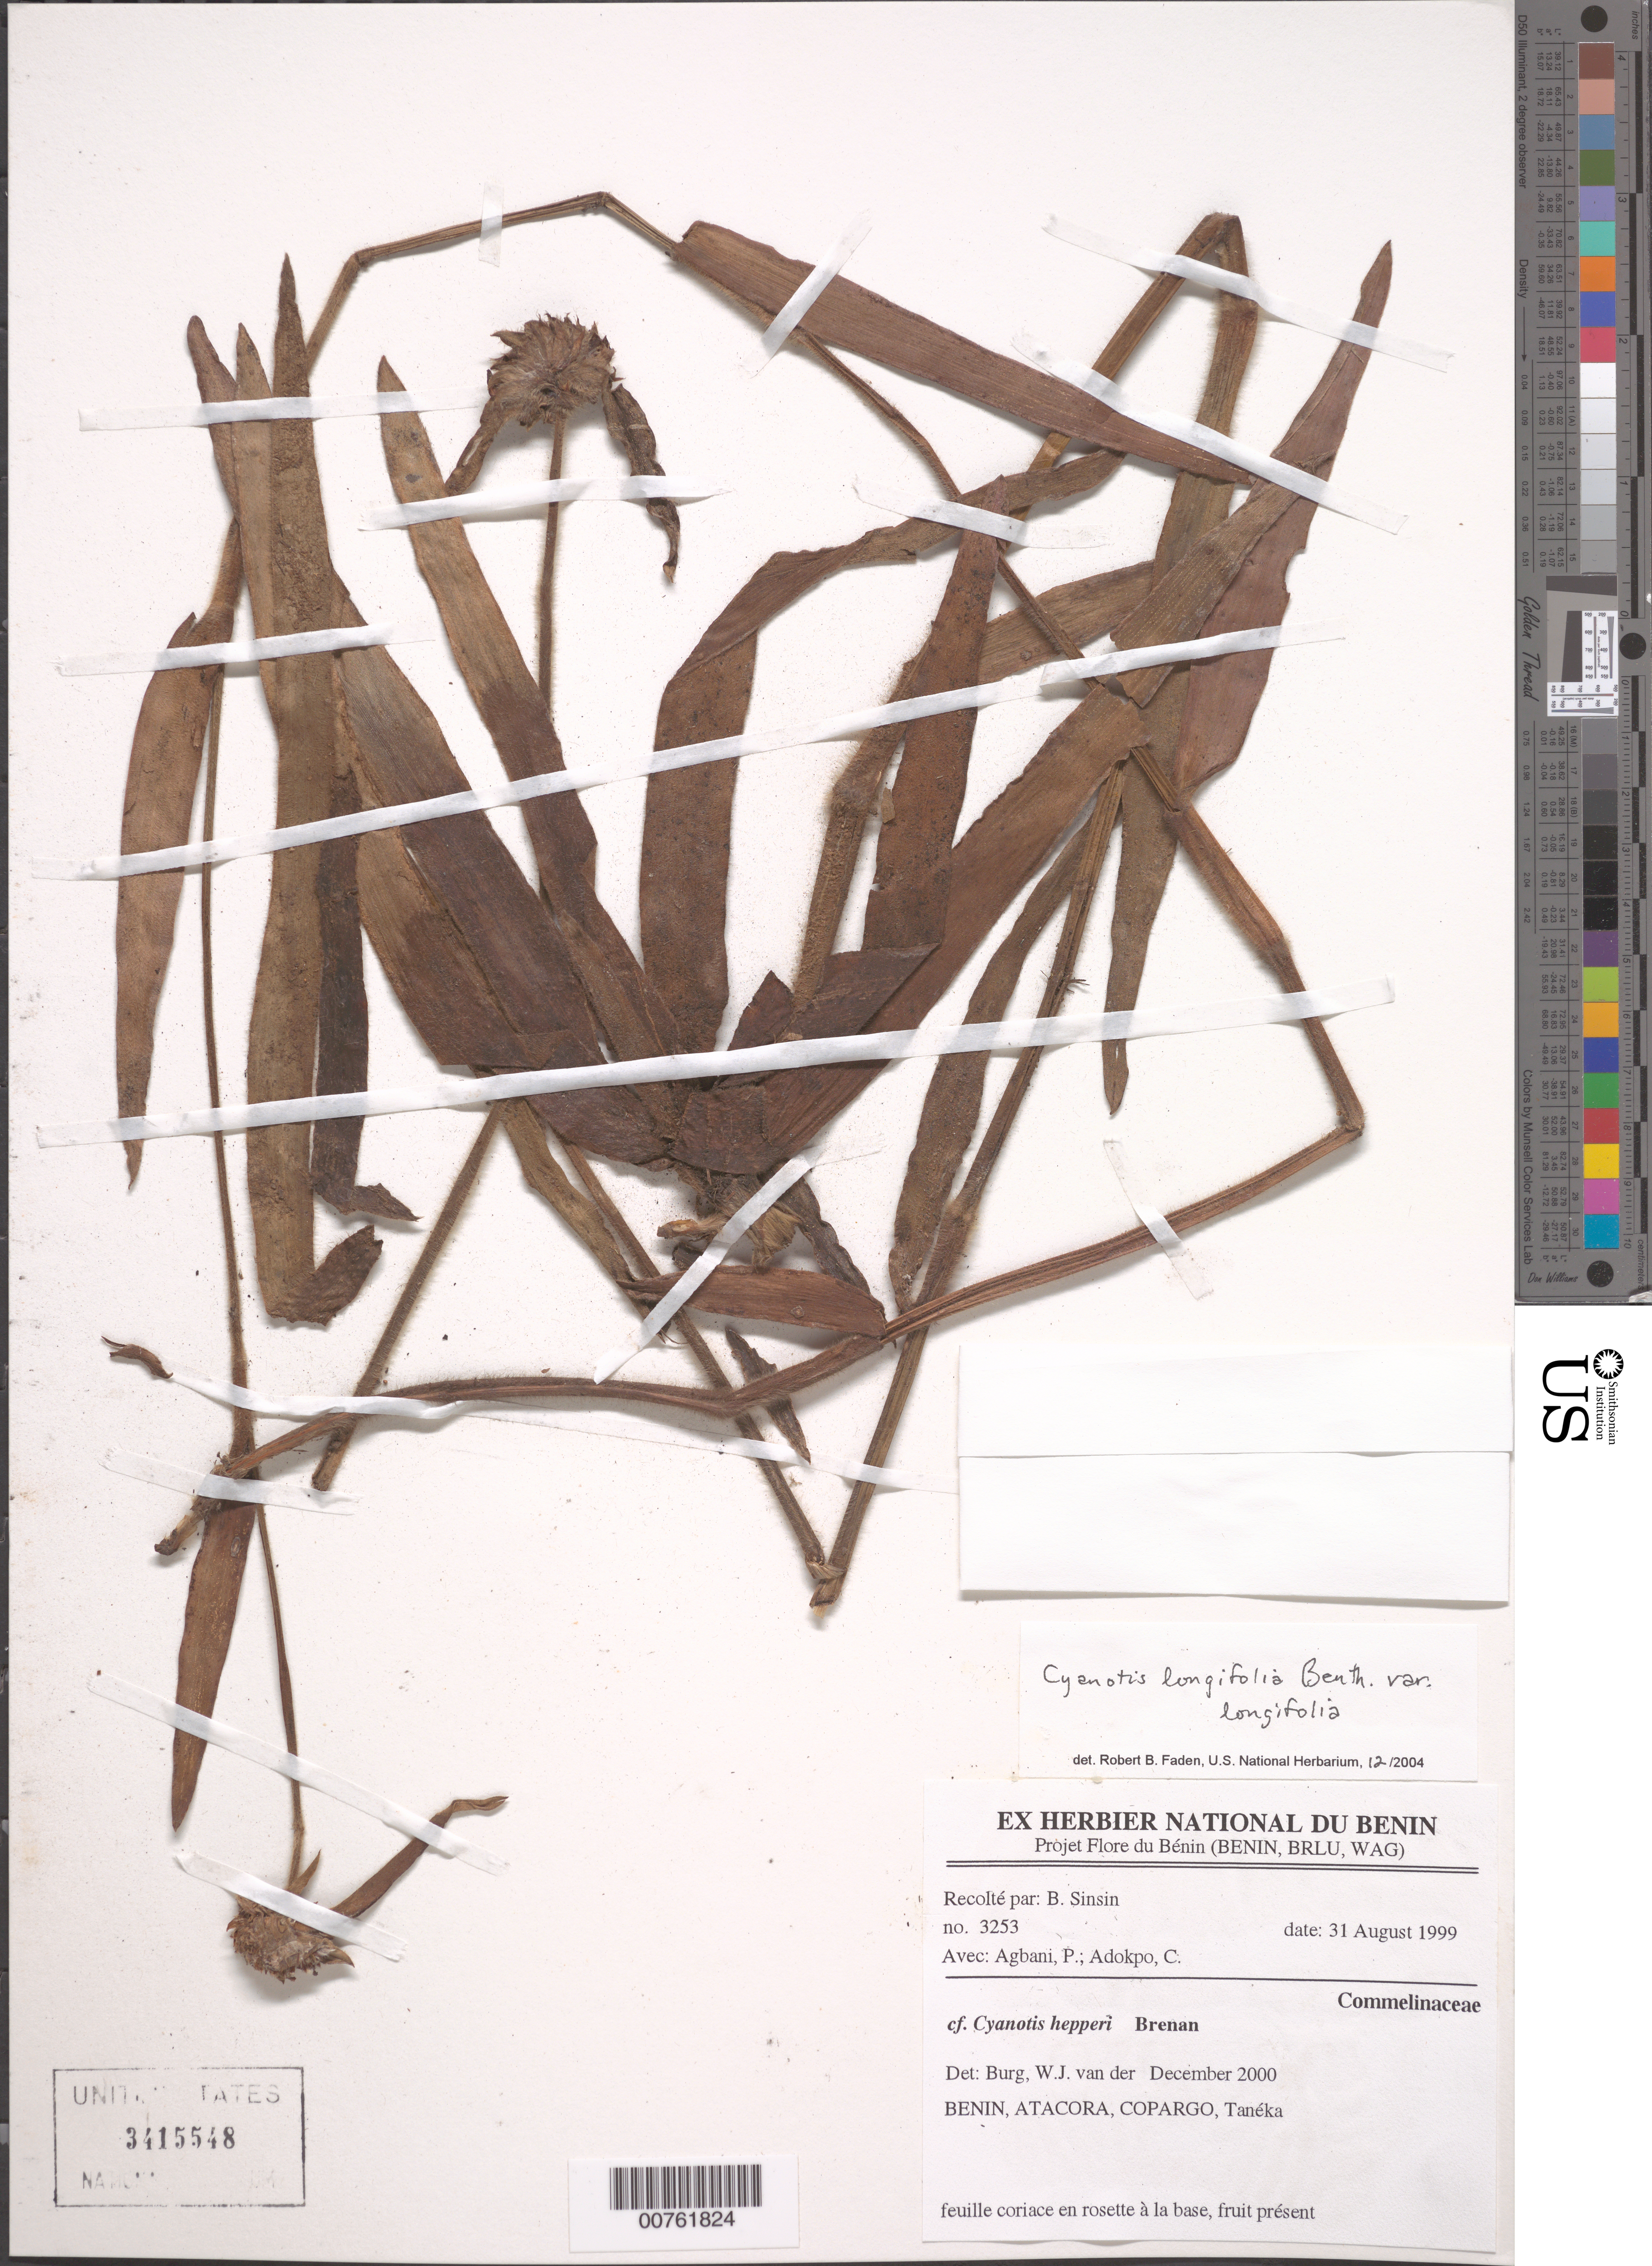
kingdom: Plantae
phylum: Tracheophyta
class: Liliopsida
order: Commelinales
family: Commelinaceae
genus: Cyanotis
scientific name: Cyanotis longifolia var. longifolia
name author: Benth.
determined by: Faden, Robert B., (US), Smithsonian Institution - National Museum of Natural History (UNITED STATES)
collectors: B. Sinsin, P. Agbani & C. Adokpo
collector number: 3253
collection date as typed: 31 Aug 1999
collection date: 1999-08-31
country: Benin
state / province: Atakora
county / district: Copargo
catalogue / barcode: US 3415548